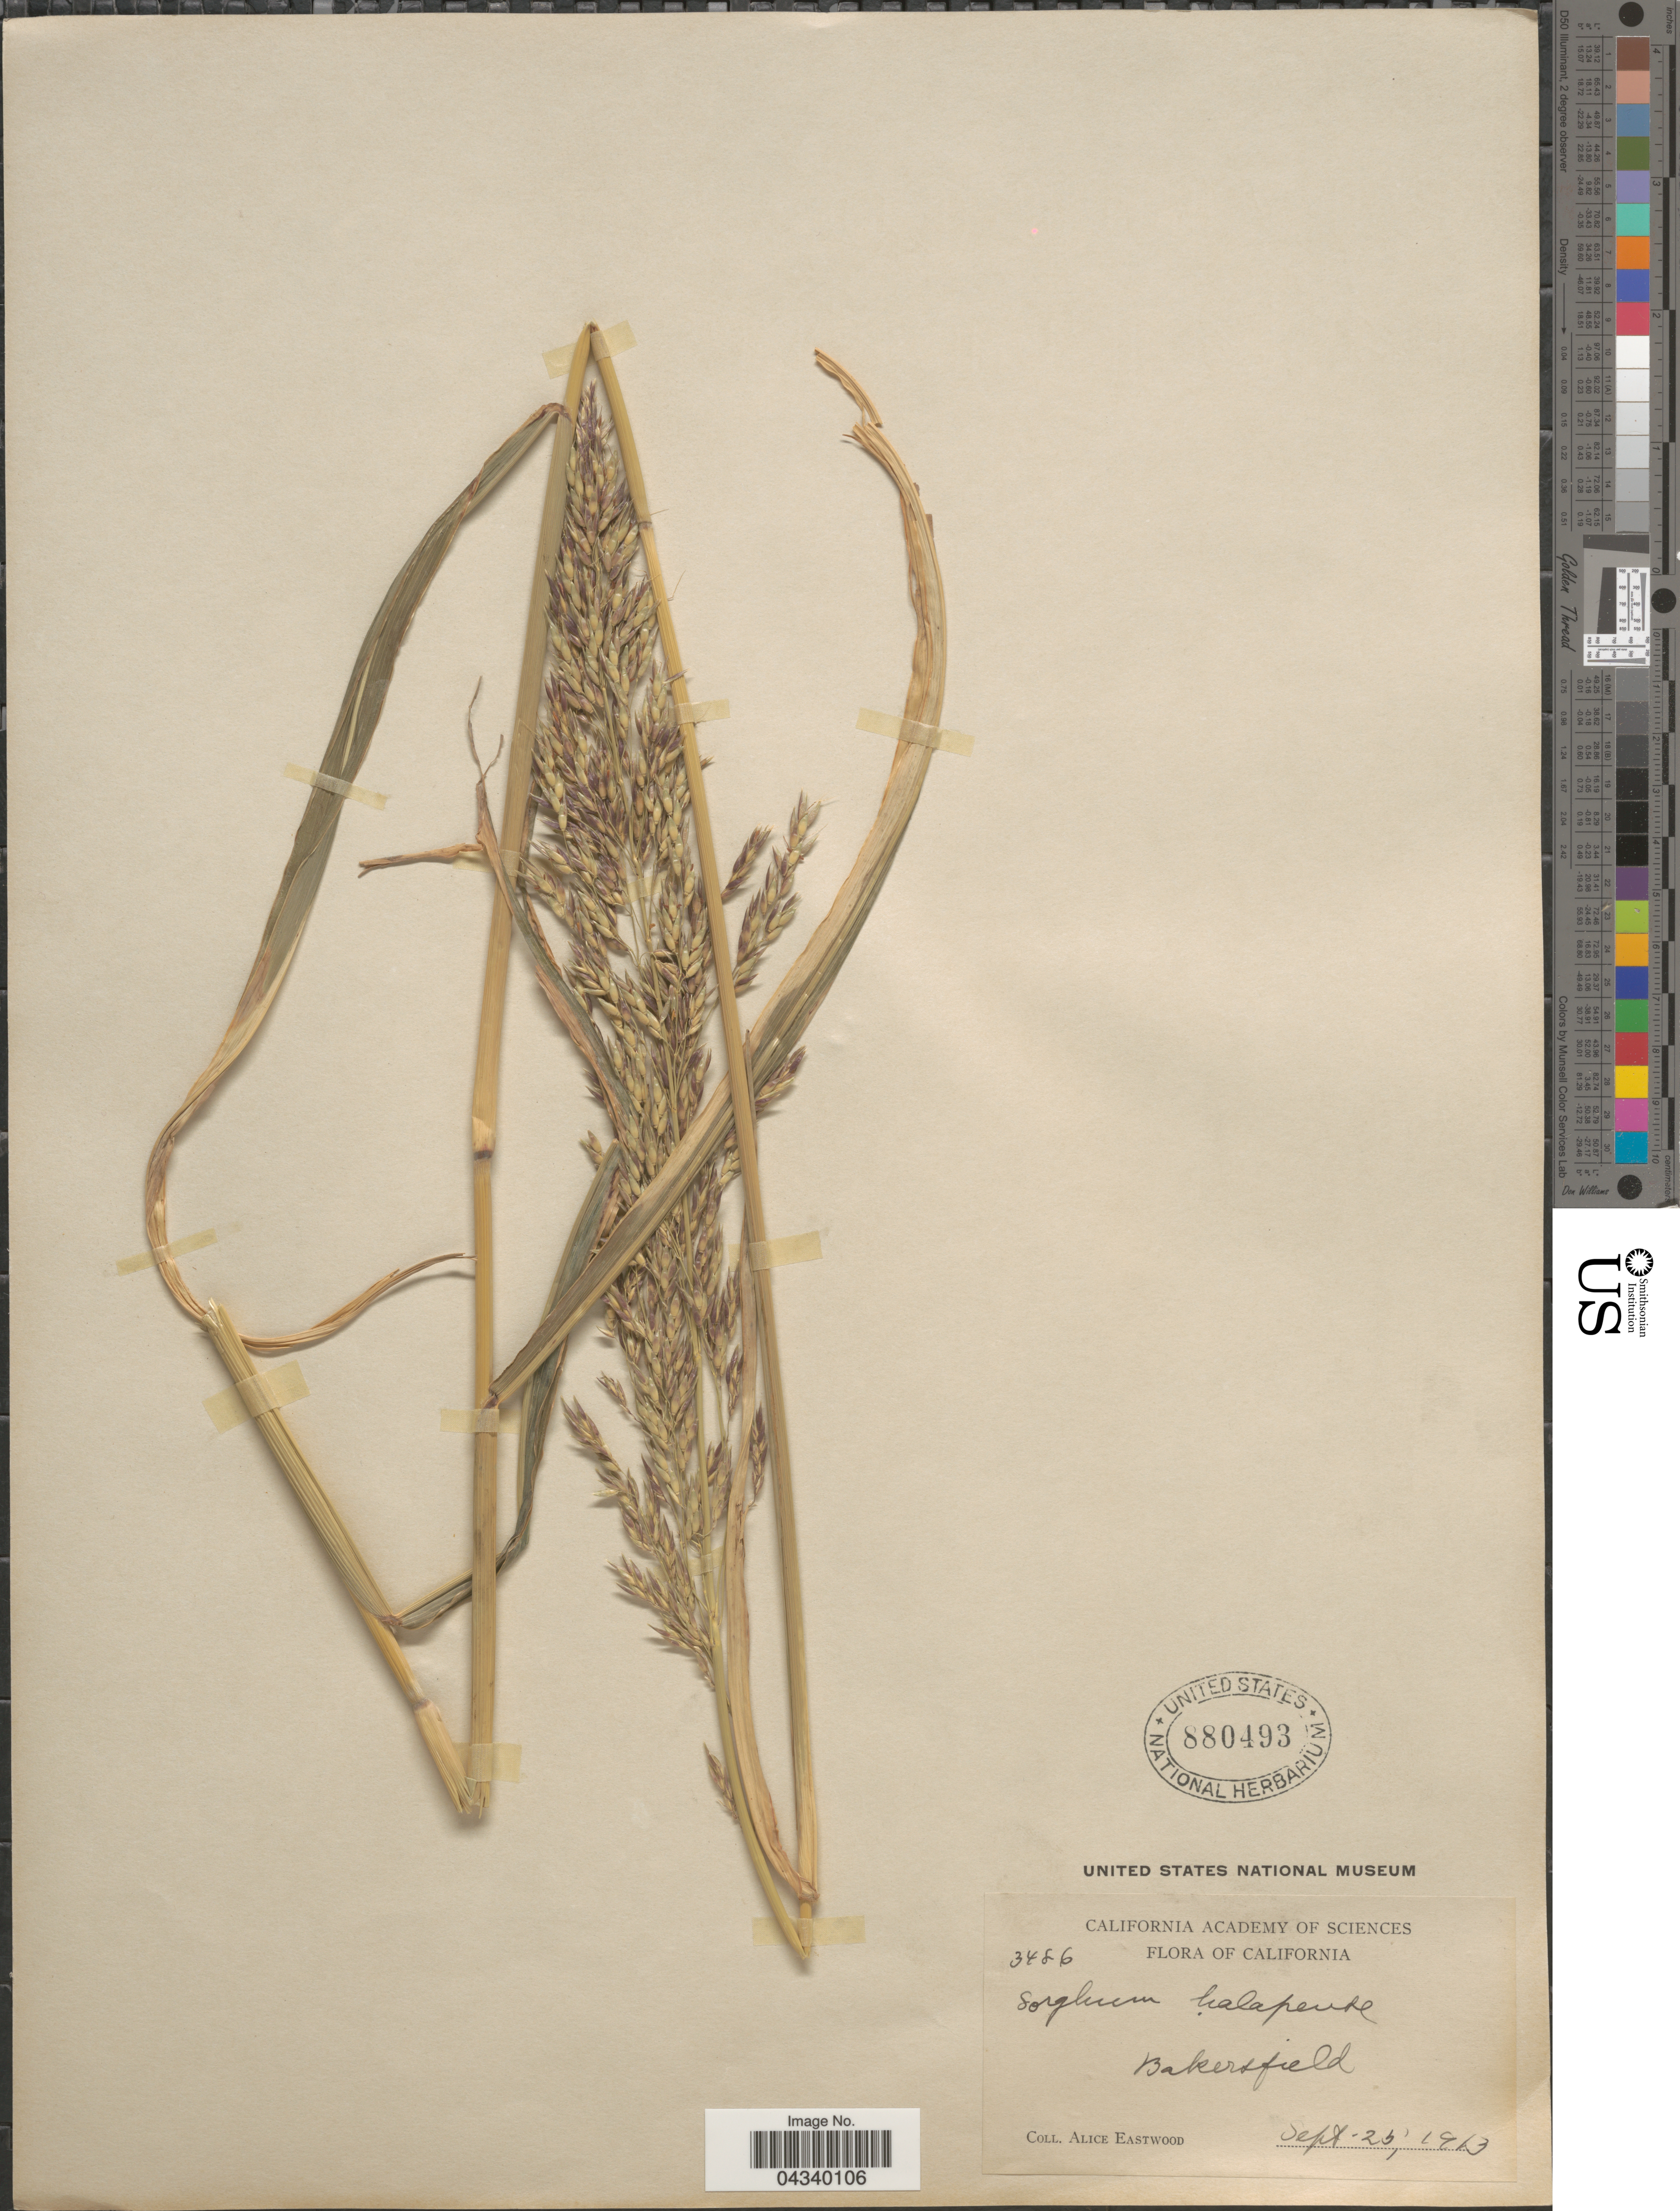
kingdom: Plantae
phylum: Tracheophyta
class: Liliopsida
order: Poales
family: Poaceae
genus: Sorghum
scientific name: Sorghum halepense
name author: (L.) Pers.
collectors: A. Eastwood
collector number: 3486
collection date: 1913-09-25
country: United States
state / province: California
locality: Bakersfield.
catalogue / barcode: US 880493